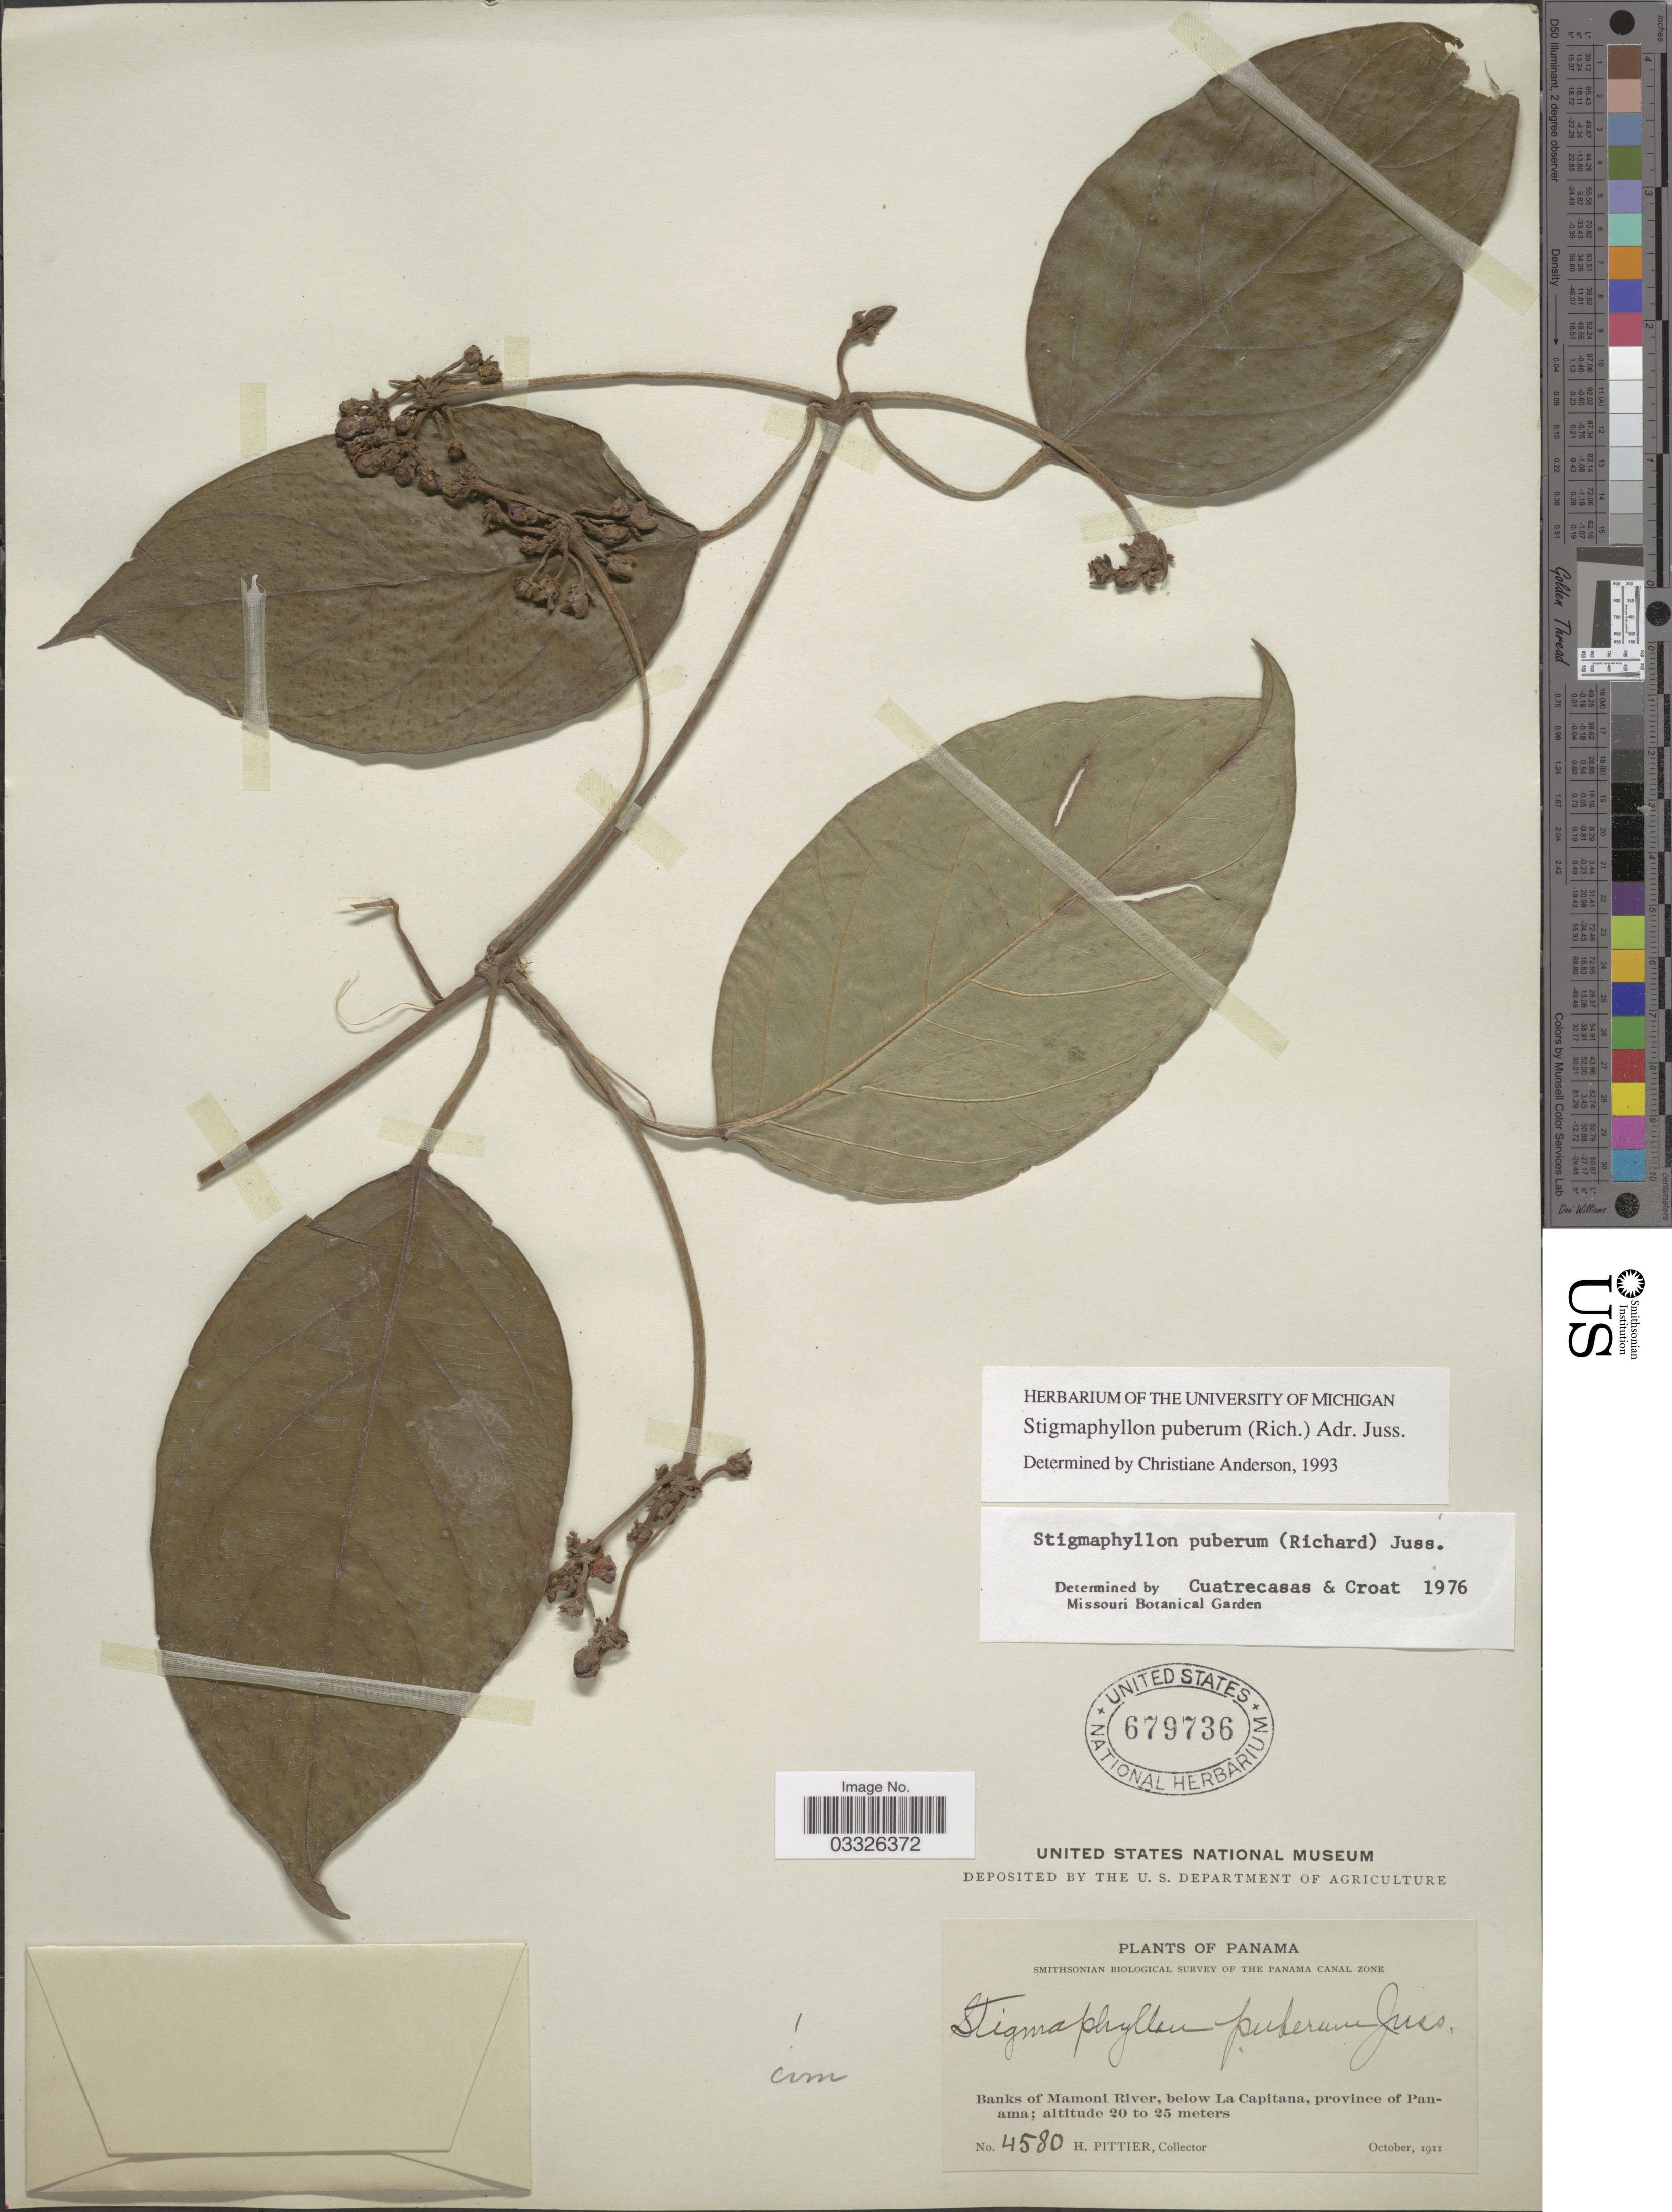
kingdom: Plantae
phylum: Tracheophyta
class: Magnoliopsida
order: Malpighiales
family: Malpighiaceae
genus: Stigmaphyllon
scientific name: Stigmaphyllon puberum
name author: (Rich.) A. Juss.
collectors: H. F. Pittier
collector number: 4580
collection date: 1911-10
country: Panama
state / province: Panamá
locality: Banks of Mamoni River, below La Capitana.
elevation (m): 20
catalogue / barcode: US 679736